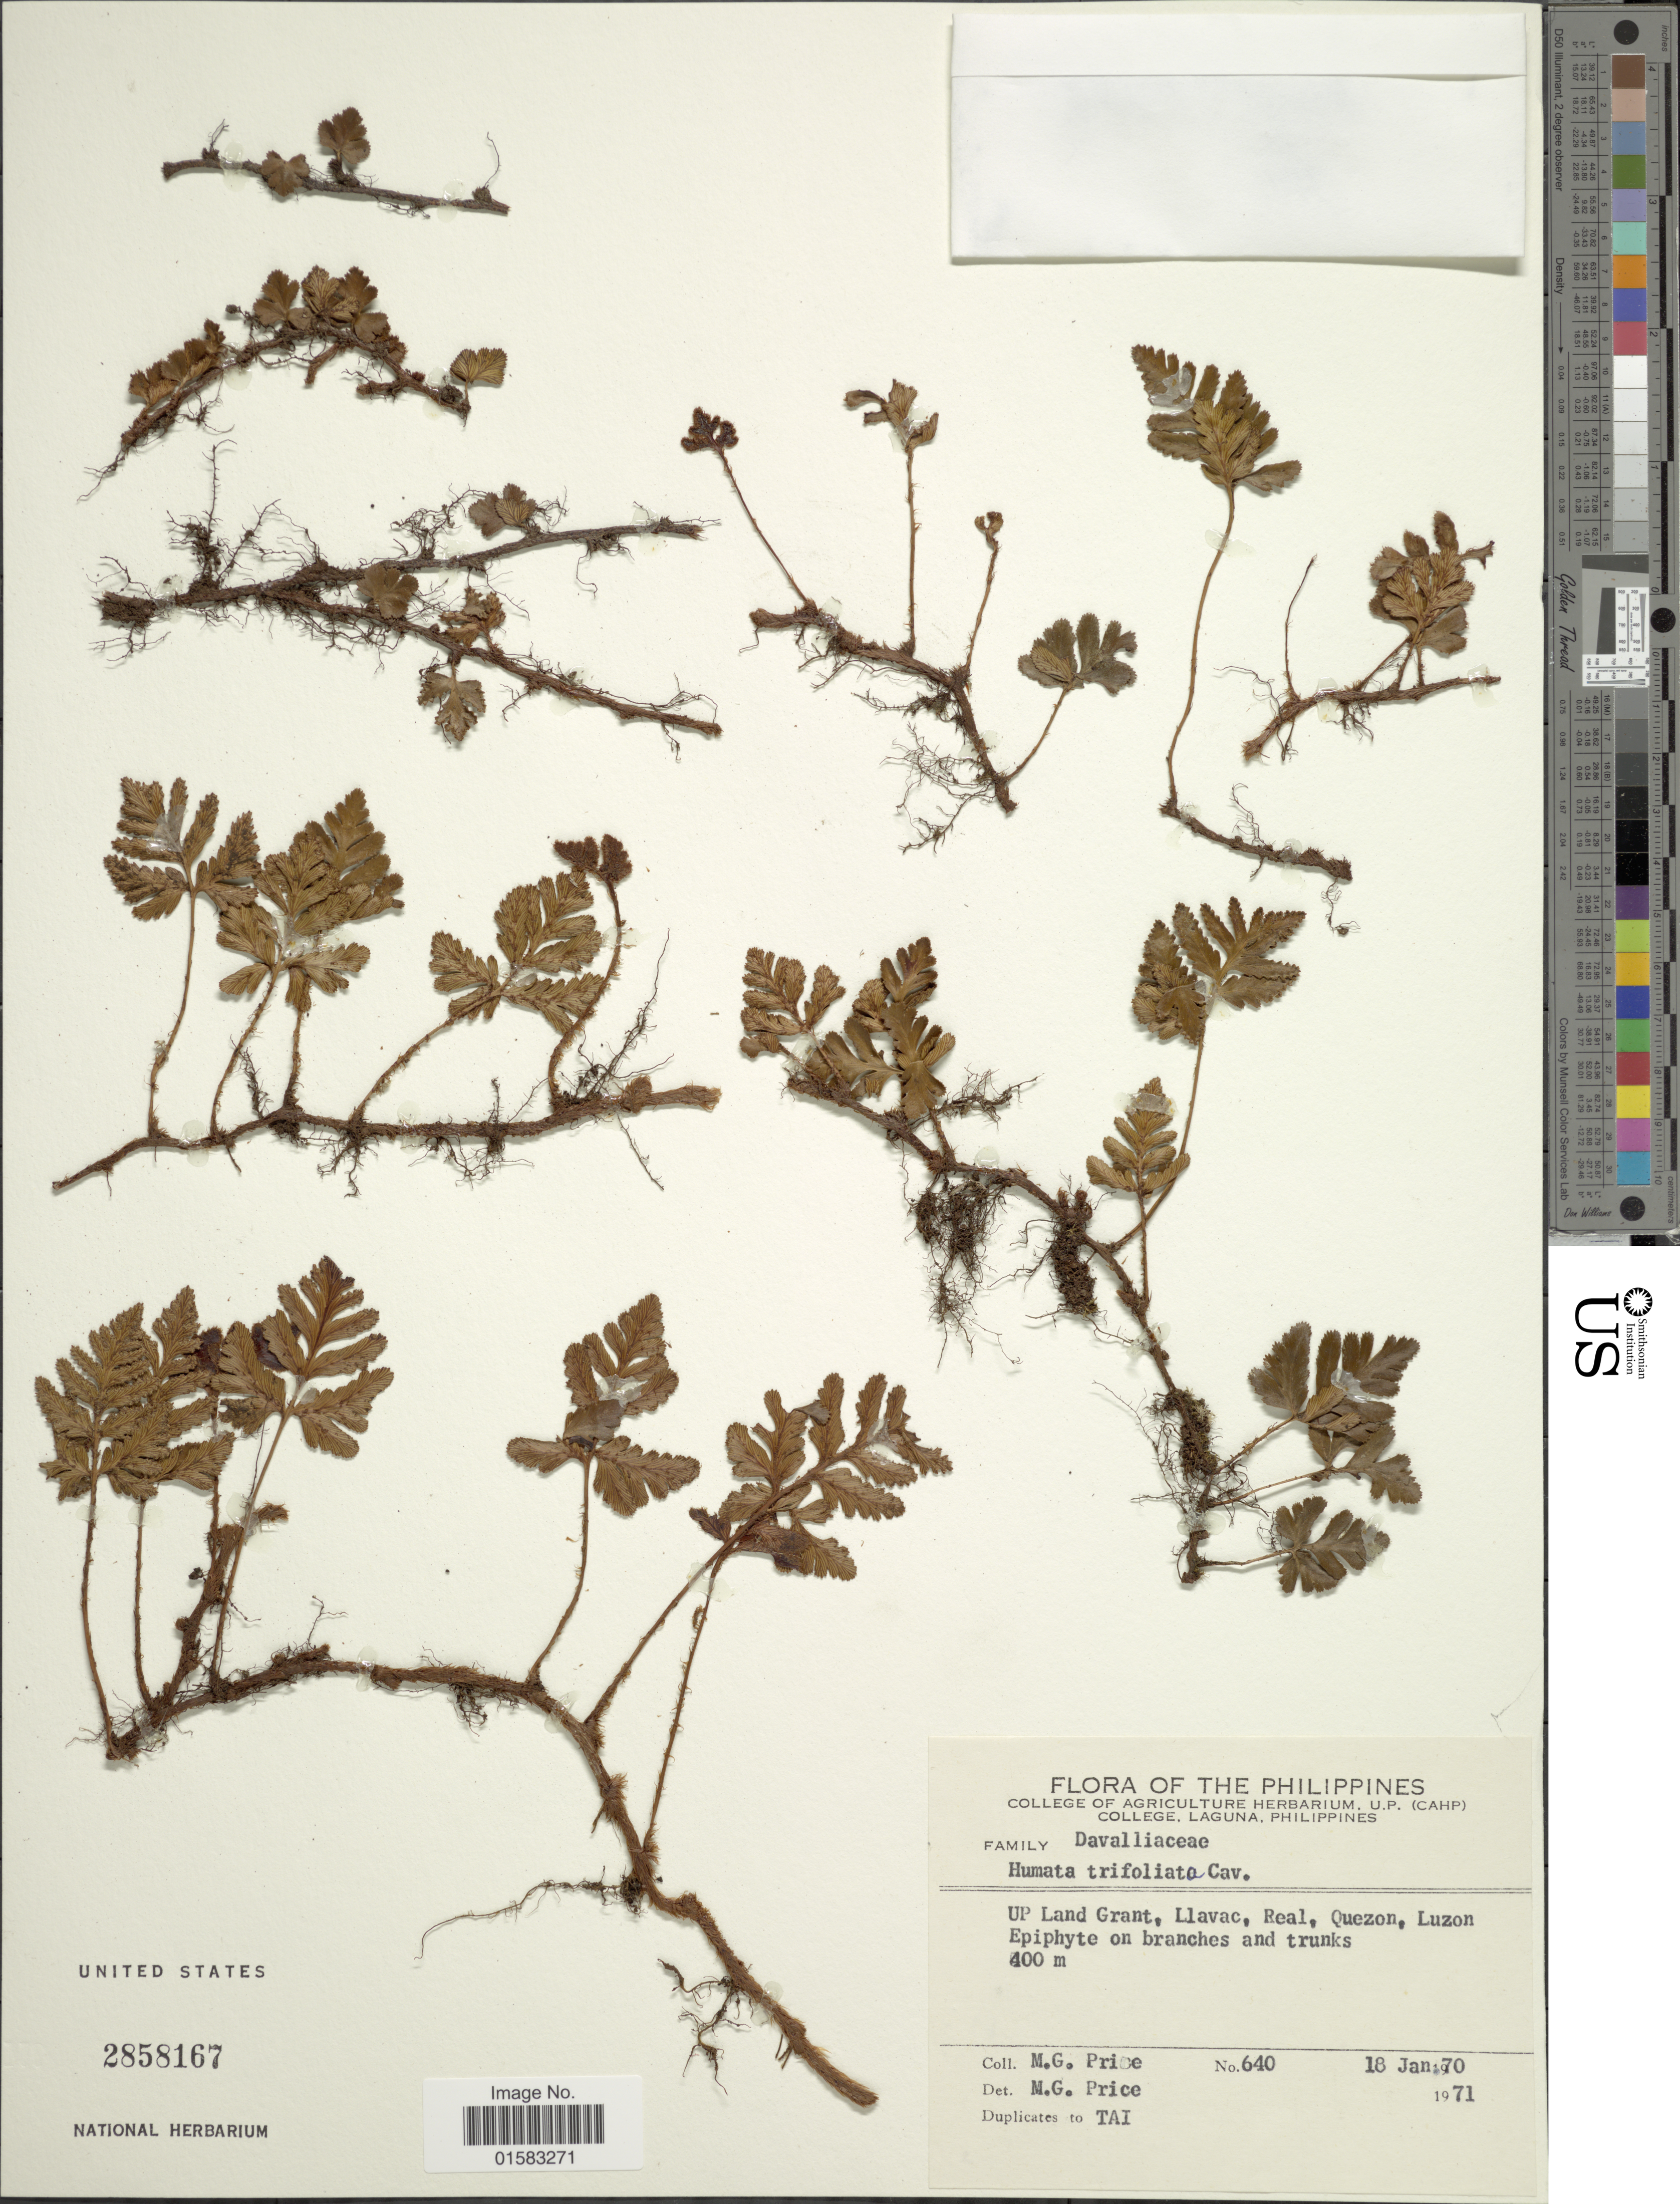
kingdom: Plantae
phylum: Tracheophyta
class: Polypodiopsida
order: Polypodiales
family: Davalliaceae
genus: Davallia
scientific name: Davallia repens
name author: (L. f.) Kuhn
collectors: M. G. Price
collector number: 640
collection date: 1970-01-18/1971-01-18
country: Philippines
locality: UP Land Grant, Llavac, Real, Quezon, Luzon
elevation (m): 400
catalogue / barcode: US 2858167